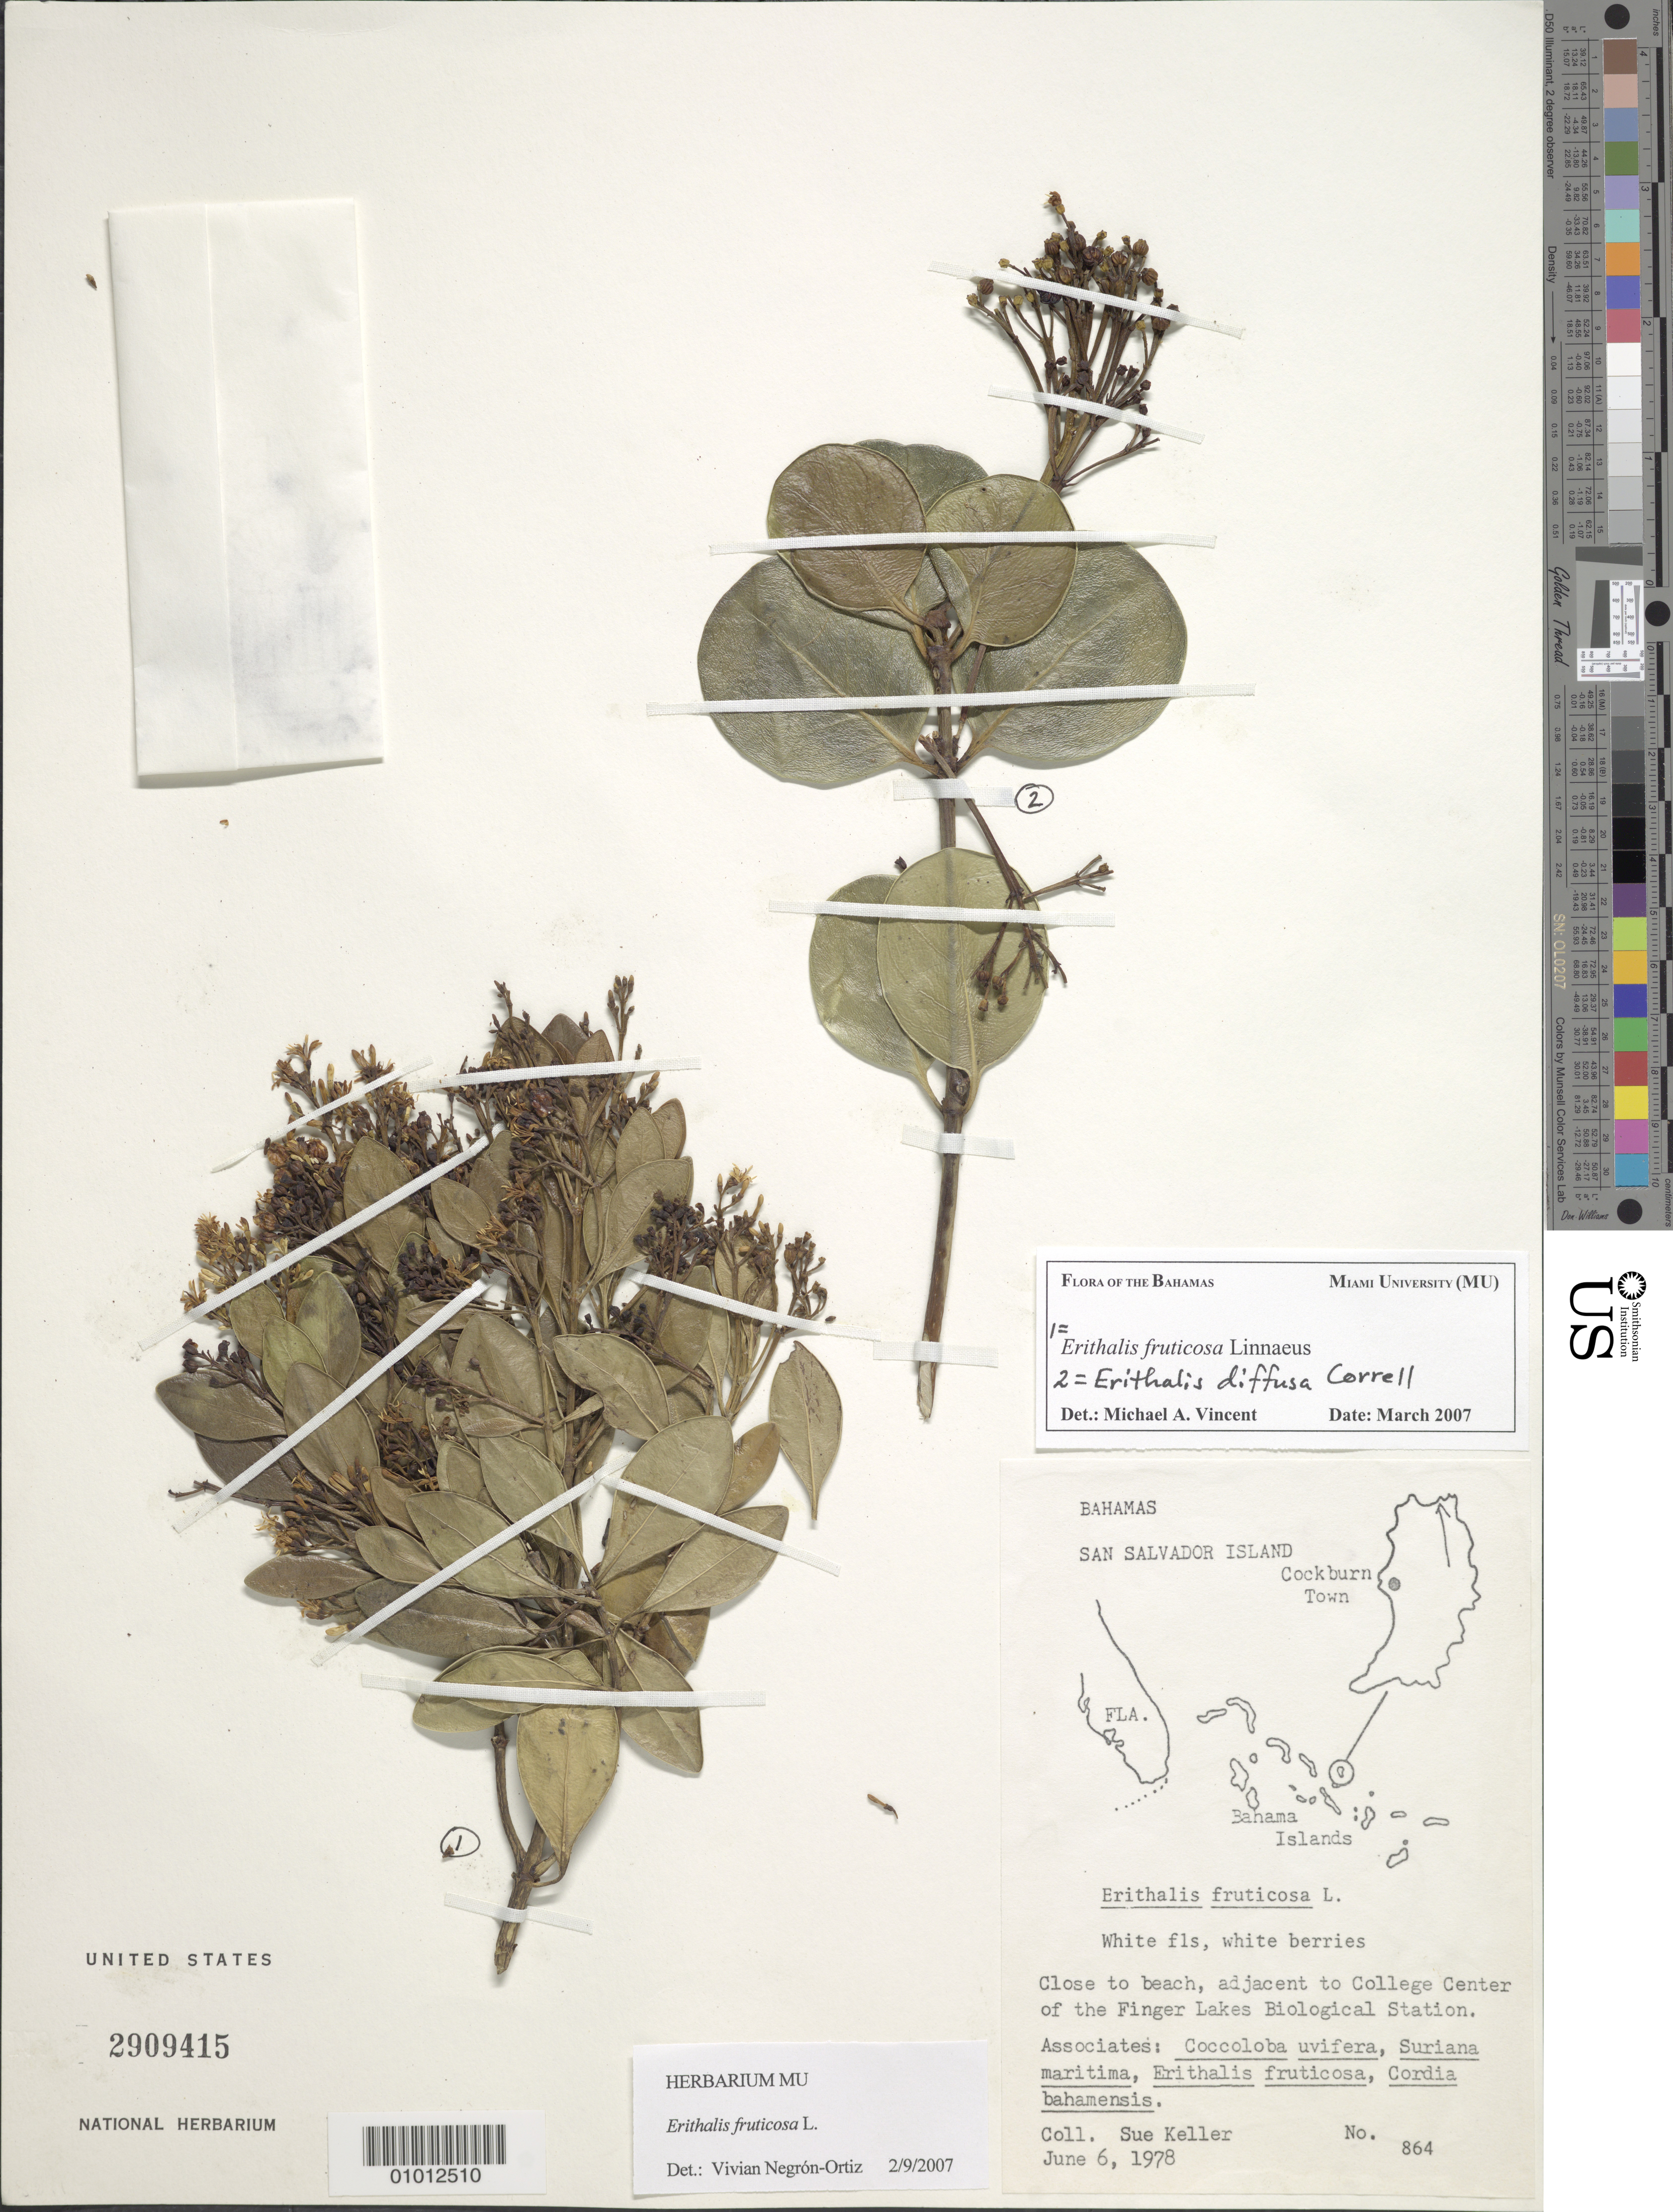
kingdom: Plantae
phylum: Tracheophyta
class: Magnoliopsida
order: Gentianales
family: Rubiaceae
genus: Erithalis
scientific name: Erithalis diffusa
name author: Correll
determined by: Vincent, M. A.; Negrón-Ortiz, V.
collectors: S. Keller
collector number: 864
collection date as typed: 06 Jun 1978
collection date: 1978-06-06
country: Bahamas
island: San Salvador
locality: College Center of the Finger Lakes Biological Station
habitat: Close to beach. Associates: Coccoloba uvifera, Suriana maritima, Erithalis fruticosa, Cordia bahamensis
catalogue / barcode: US 2909415